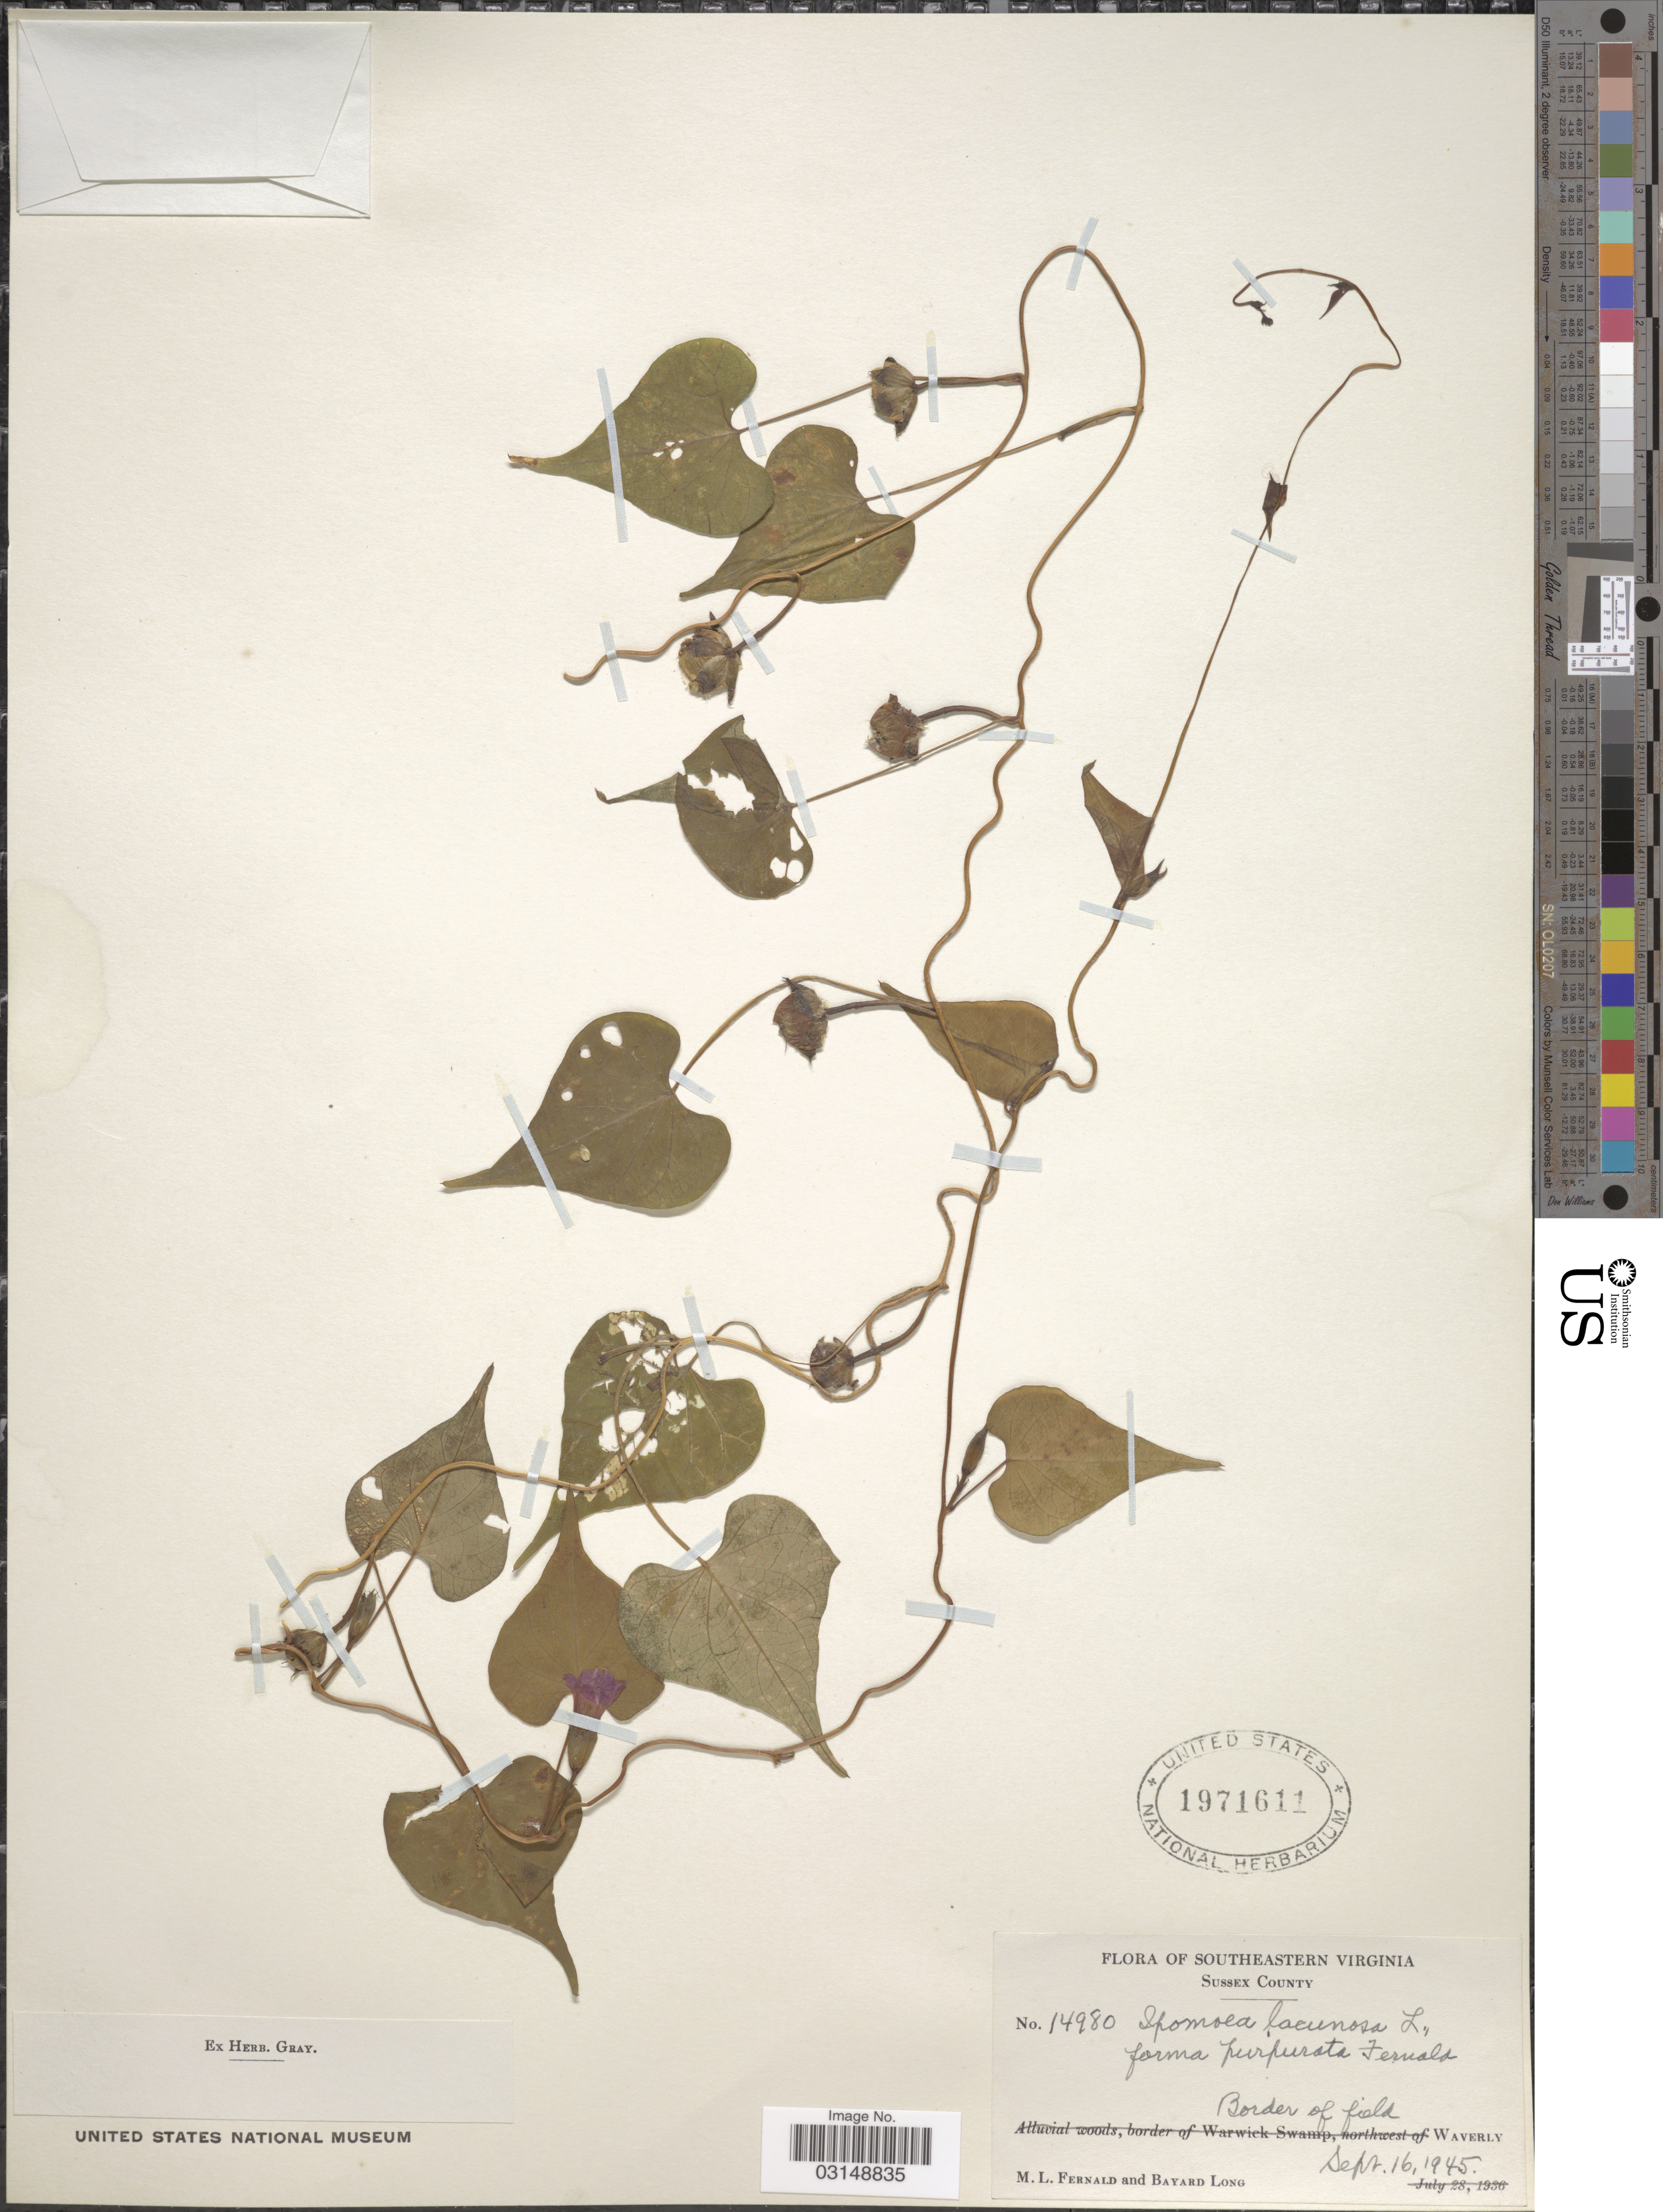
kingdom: Plantae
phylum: Tracheophyta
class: Magnoliopsida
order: Solanales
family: Convolvulaceae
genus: Ipomoea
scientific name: Ipomoea lacunosa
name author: L.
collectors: M. L. Fernald & B. Long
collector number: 14980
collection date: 1945-09-16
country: United States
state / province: Virginia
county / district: Sussex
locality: Southeastern Virginia. Sussex County. Border of field. Waverly.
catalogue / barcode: US 1971611